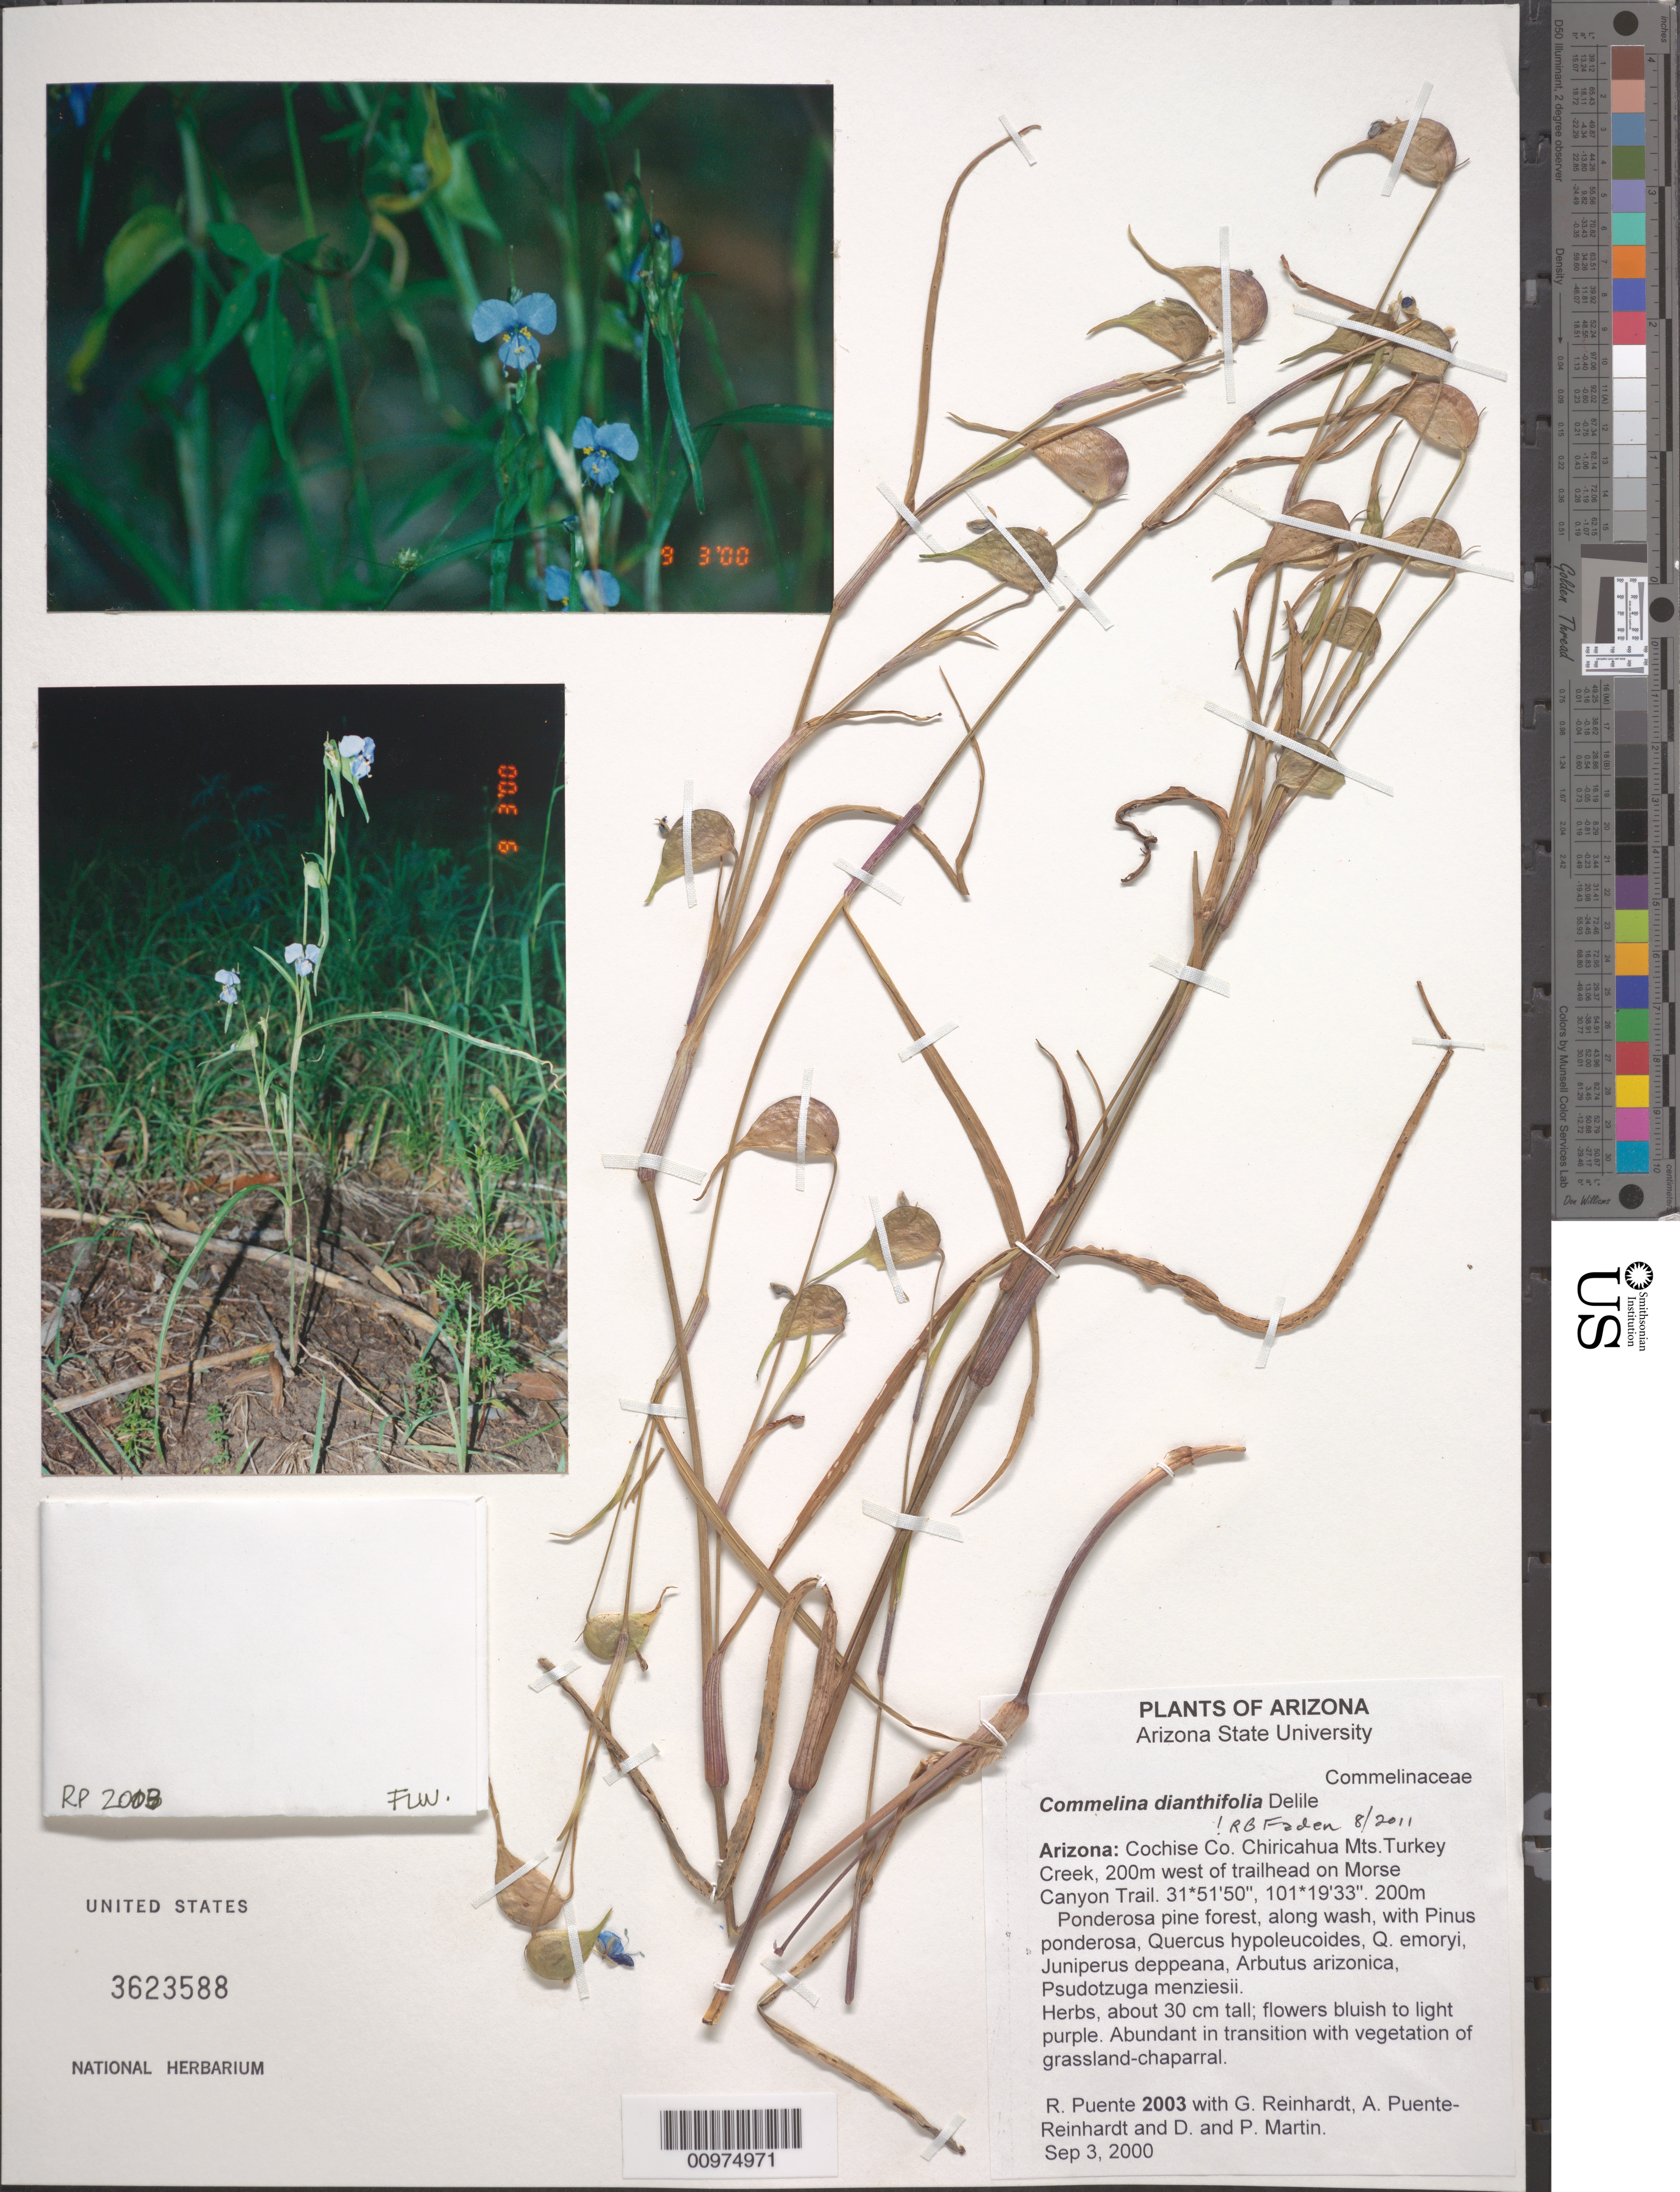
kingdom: Plantae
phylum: Tracheophyta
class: Liliopsida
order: Commelinales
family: Commelinaceae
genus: Commelina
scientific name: Commelina dianthifolia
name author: Redouté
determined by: Faden, Robert B., (US), Smithsonian Institution - National Museum of Natural History (UNITED STATES)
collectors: R. Puente et al.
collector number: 2003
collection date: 2000-09-03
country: United States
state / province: Arizona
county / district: Cochise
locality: Chiricahua Mts. Turkey Creek, 200m west of trailhead on Morse Canyon Trail.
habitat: Ponderosa pine forest, along wash, with Pinus ponderosa, Quercus hypoleucoides, Q. emoryi, Juniverus deppeana, Arbutus arizonica, Psudotzuga menziesii.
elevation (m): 200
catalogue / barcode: US 3623588